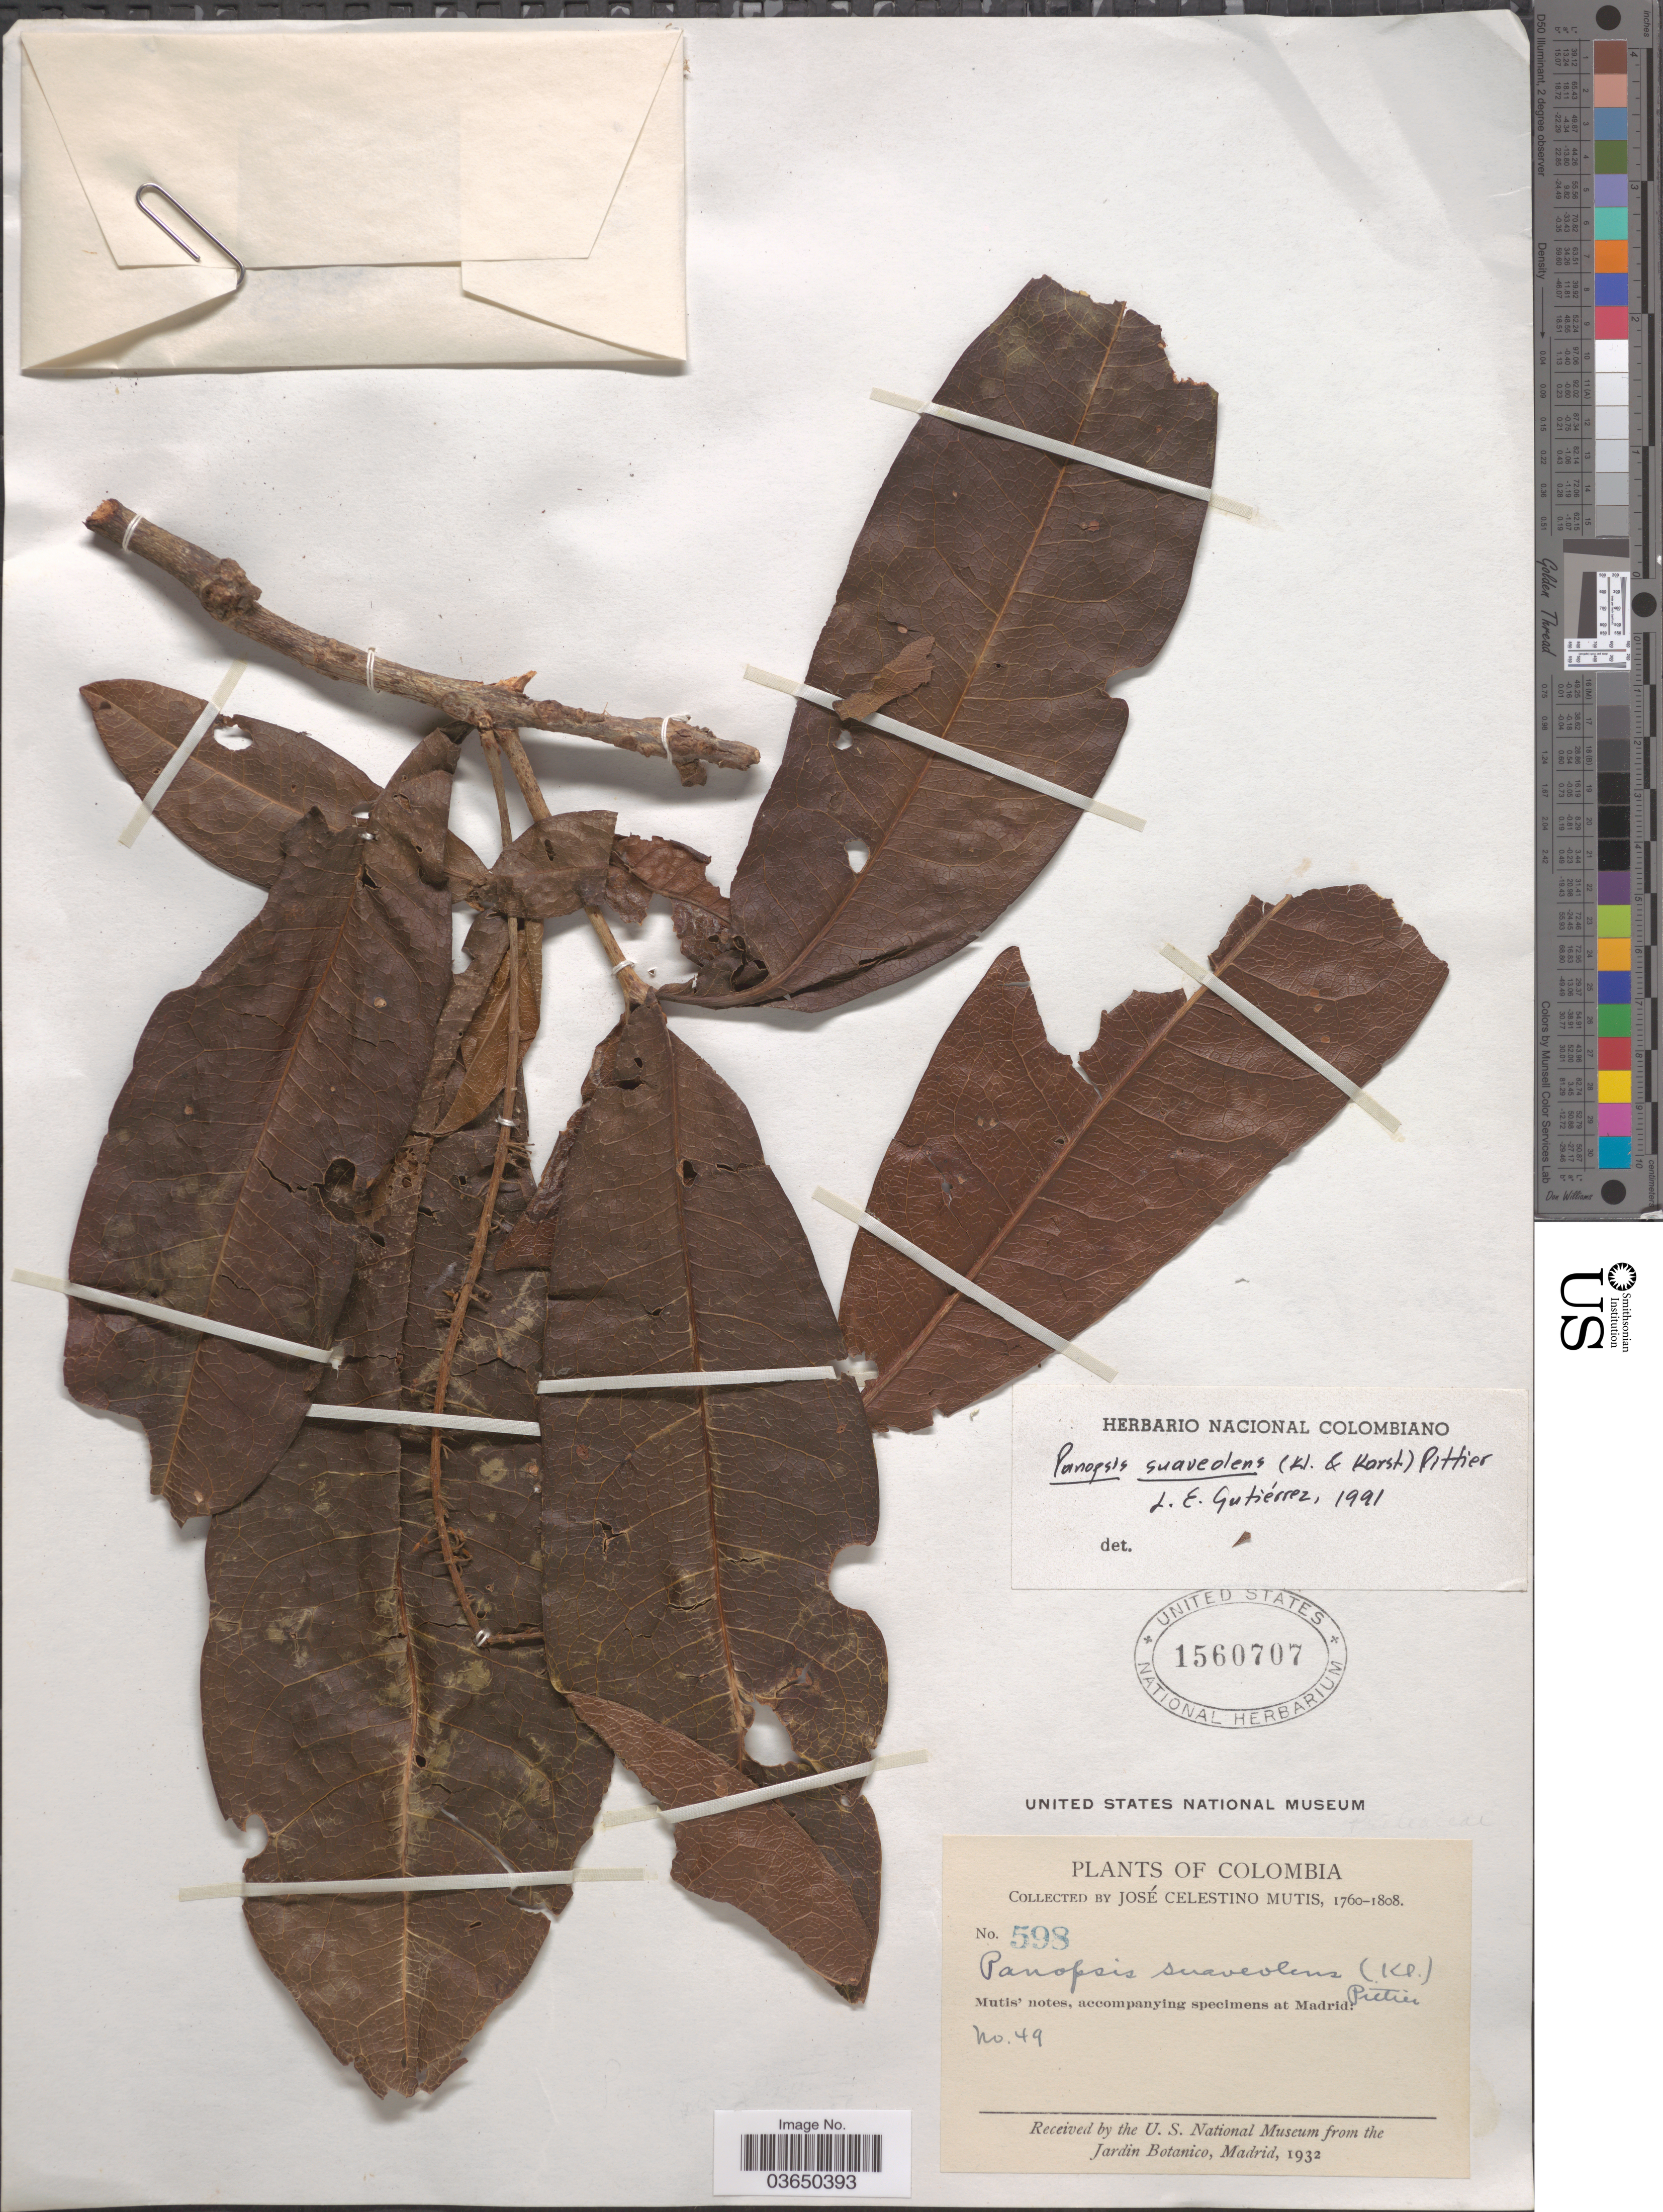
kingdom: Plantae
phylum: Tracheophyta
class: Magnoliopsida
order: Proteales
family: Proteaceae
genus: Panopsis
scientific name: Panopsis suaveolens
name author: (Klotzsch & H. Karst.) Pittier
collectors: J. C. B. Mutis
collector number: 598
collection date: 1760/1808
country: Colombia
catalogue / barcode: US 1560707